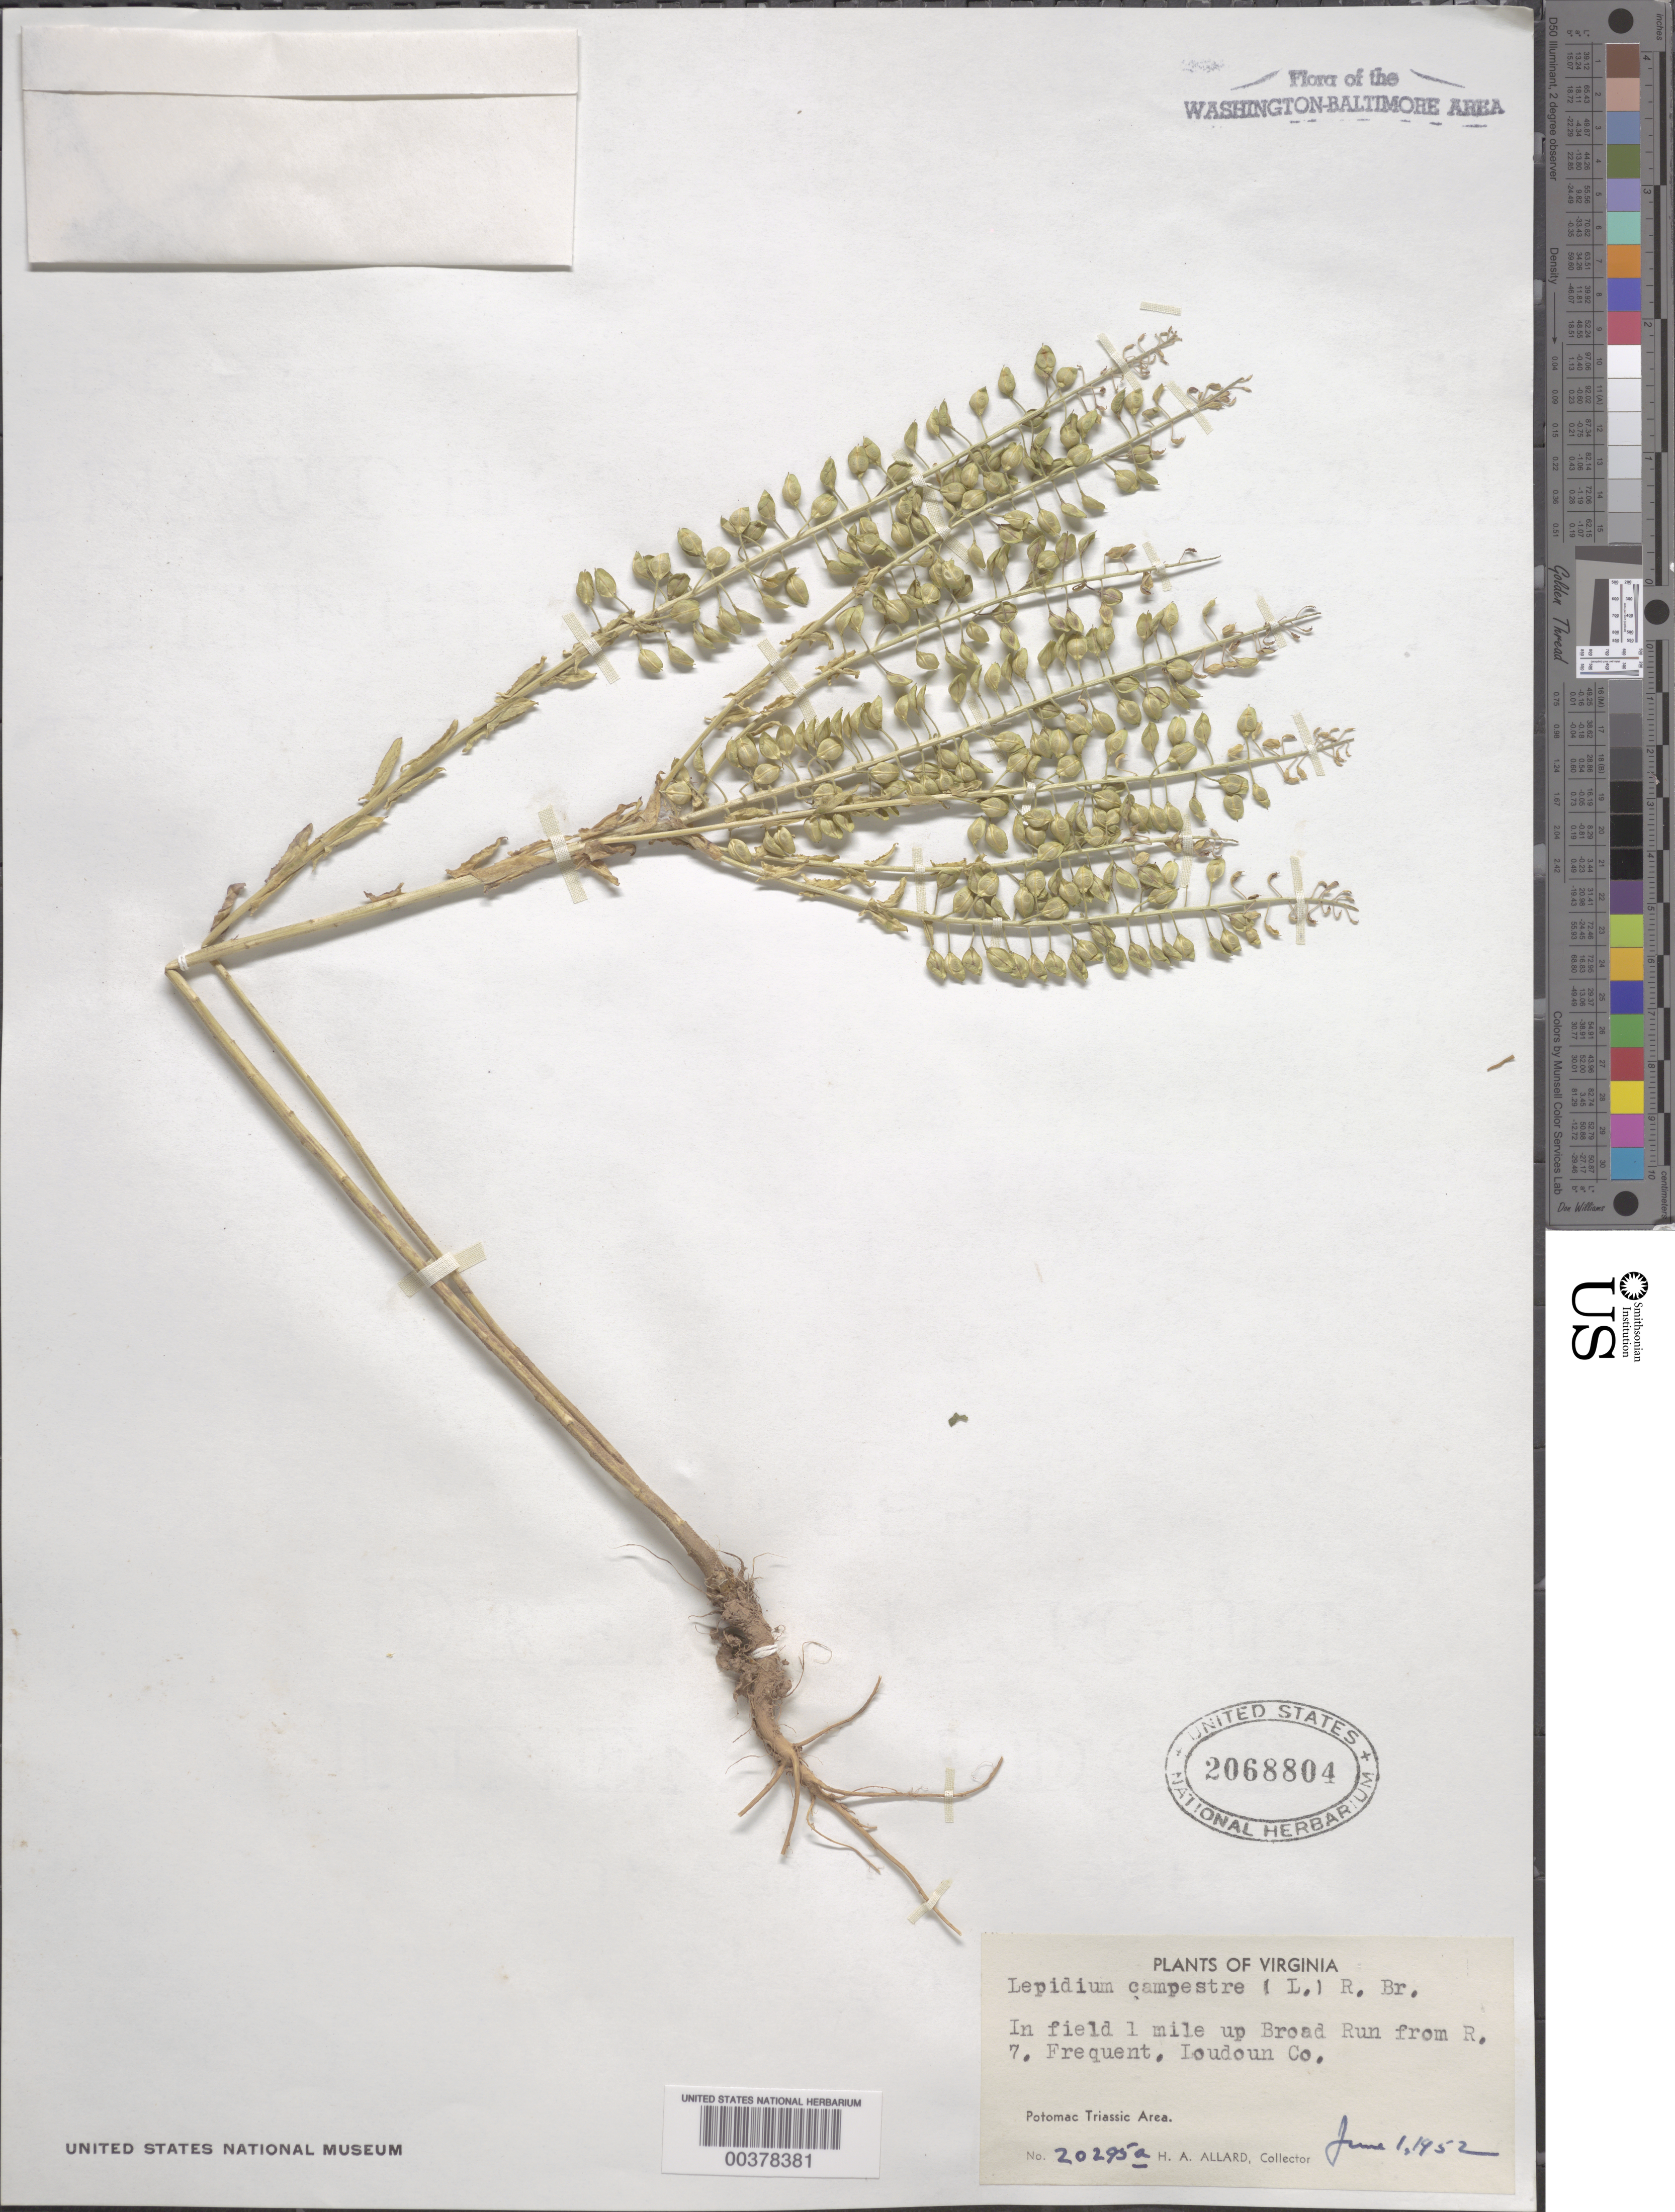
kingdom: Plantae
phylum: Tracheophyta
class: Magnoliopsida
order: Brassicales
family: Brassicaceae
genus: Lepidium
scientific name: Lepidium campestre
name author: (L.) W.T. Aiton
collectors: H. A. Allard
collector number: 20295A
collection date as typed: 01 Jun 1952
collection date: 1952-06-01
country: United States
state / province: Virginia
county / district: Loudoun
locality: Upstream from Route 7 on Broad Run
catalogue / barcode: US 2068804